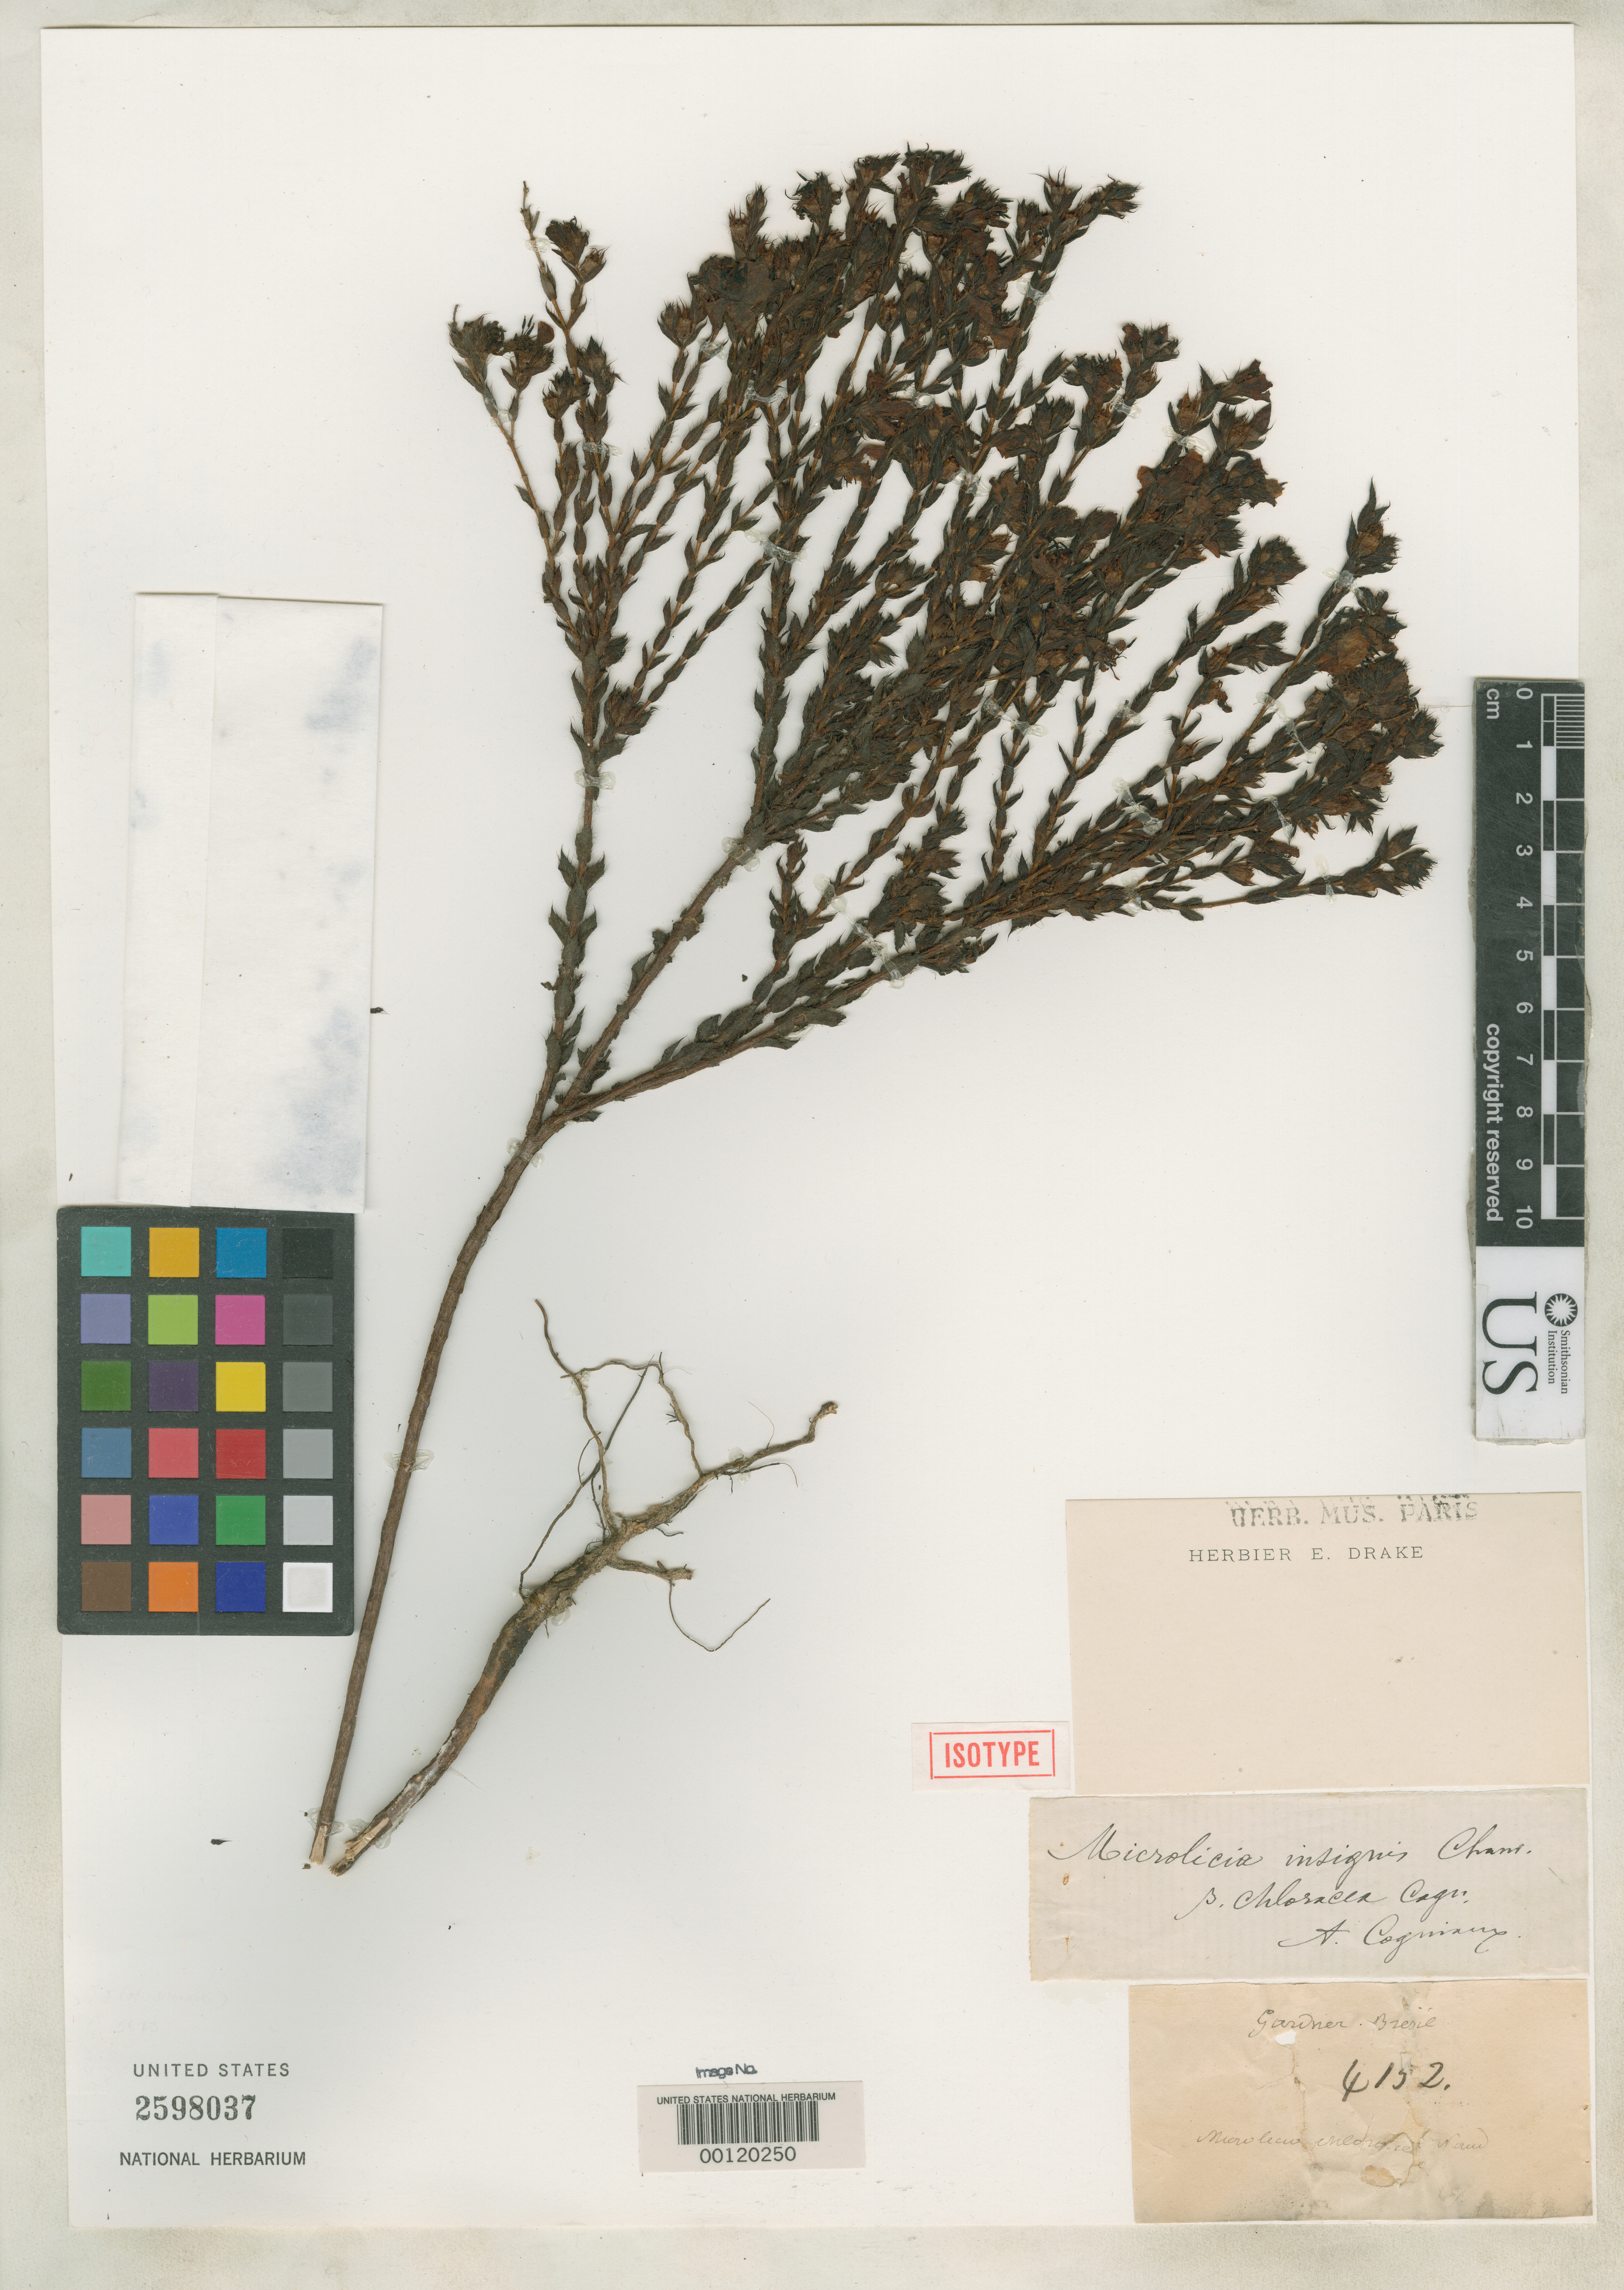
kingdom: Plantae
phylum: Tracheophyta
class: Magnoliopsida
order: Myrtales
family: Melastomataceae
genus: Microlicia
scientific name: Microlicia chloracea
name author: Naudin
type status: Isotype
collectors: G. Gardner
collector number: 4152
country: Brazil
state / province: Goiás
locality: Inter Porto Imperial et Lunie, ad flum Tocantins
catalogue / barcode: US 2598037